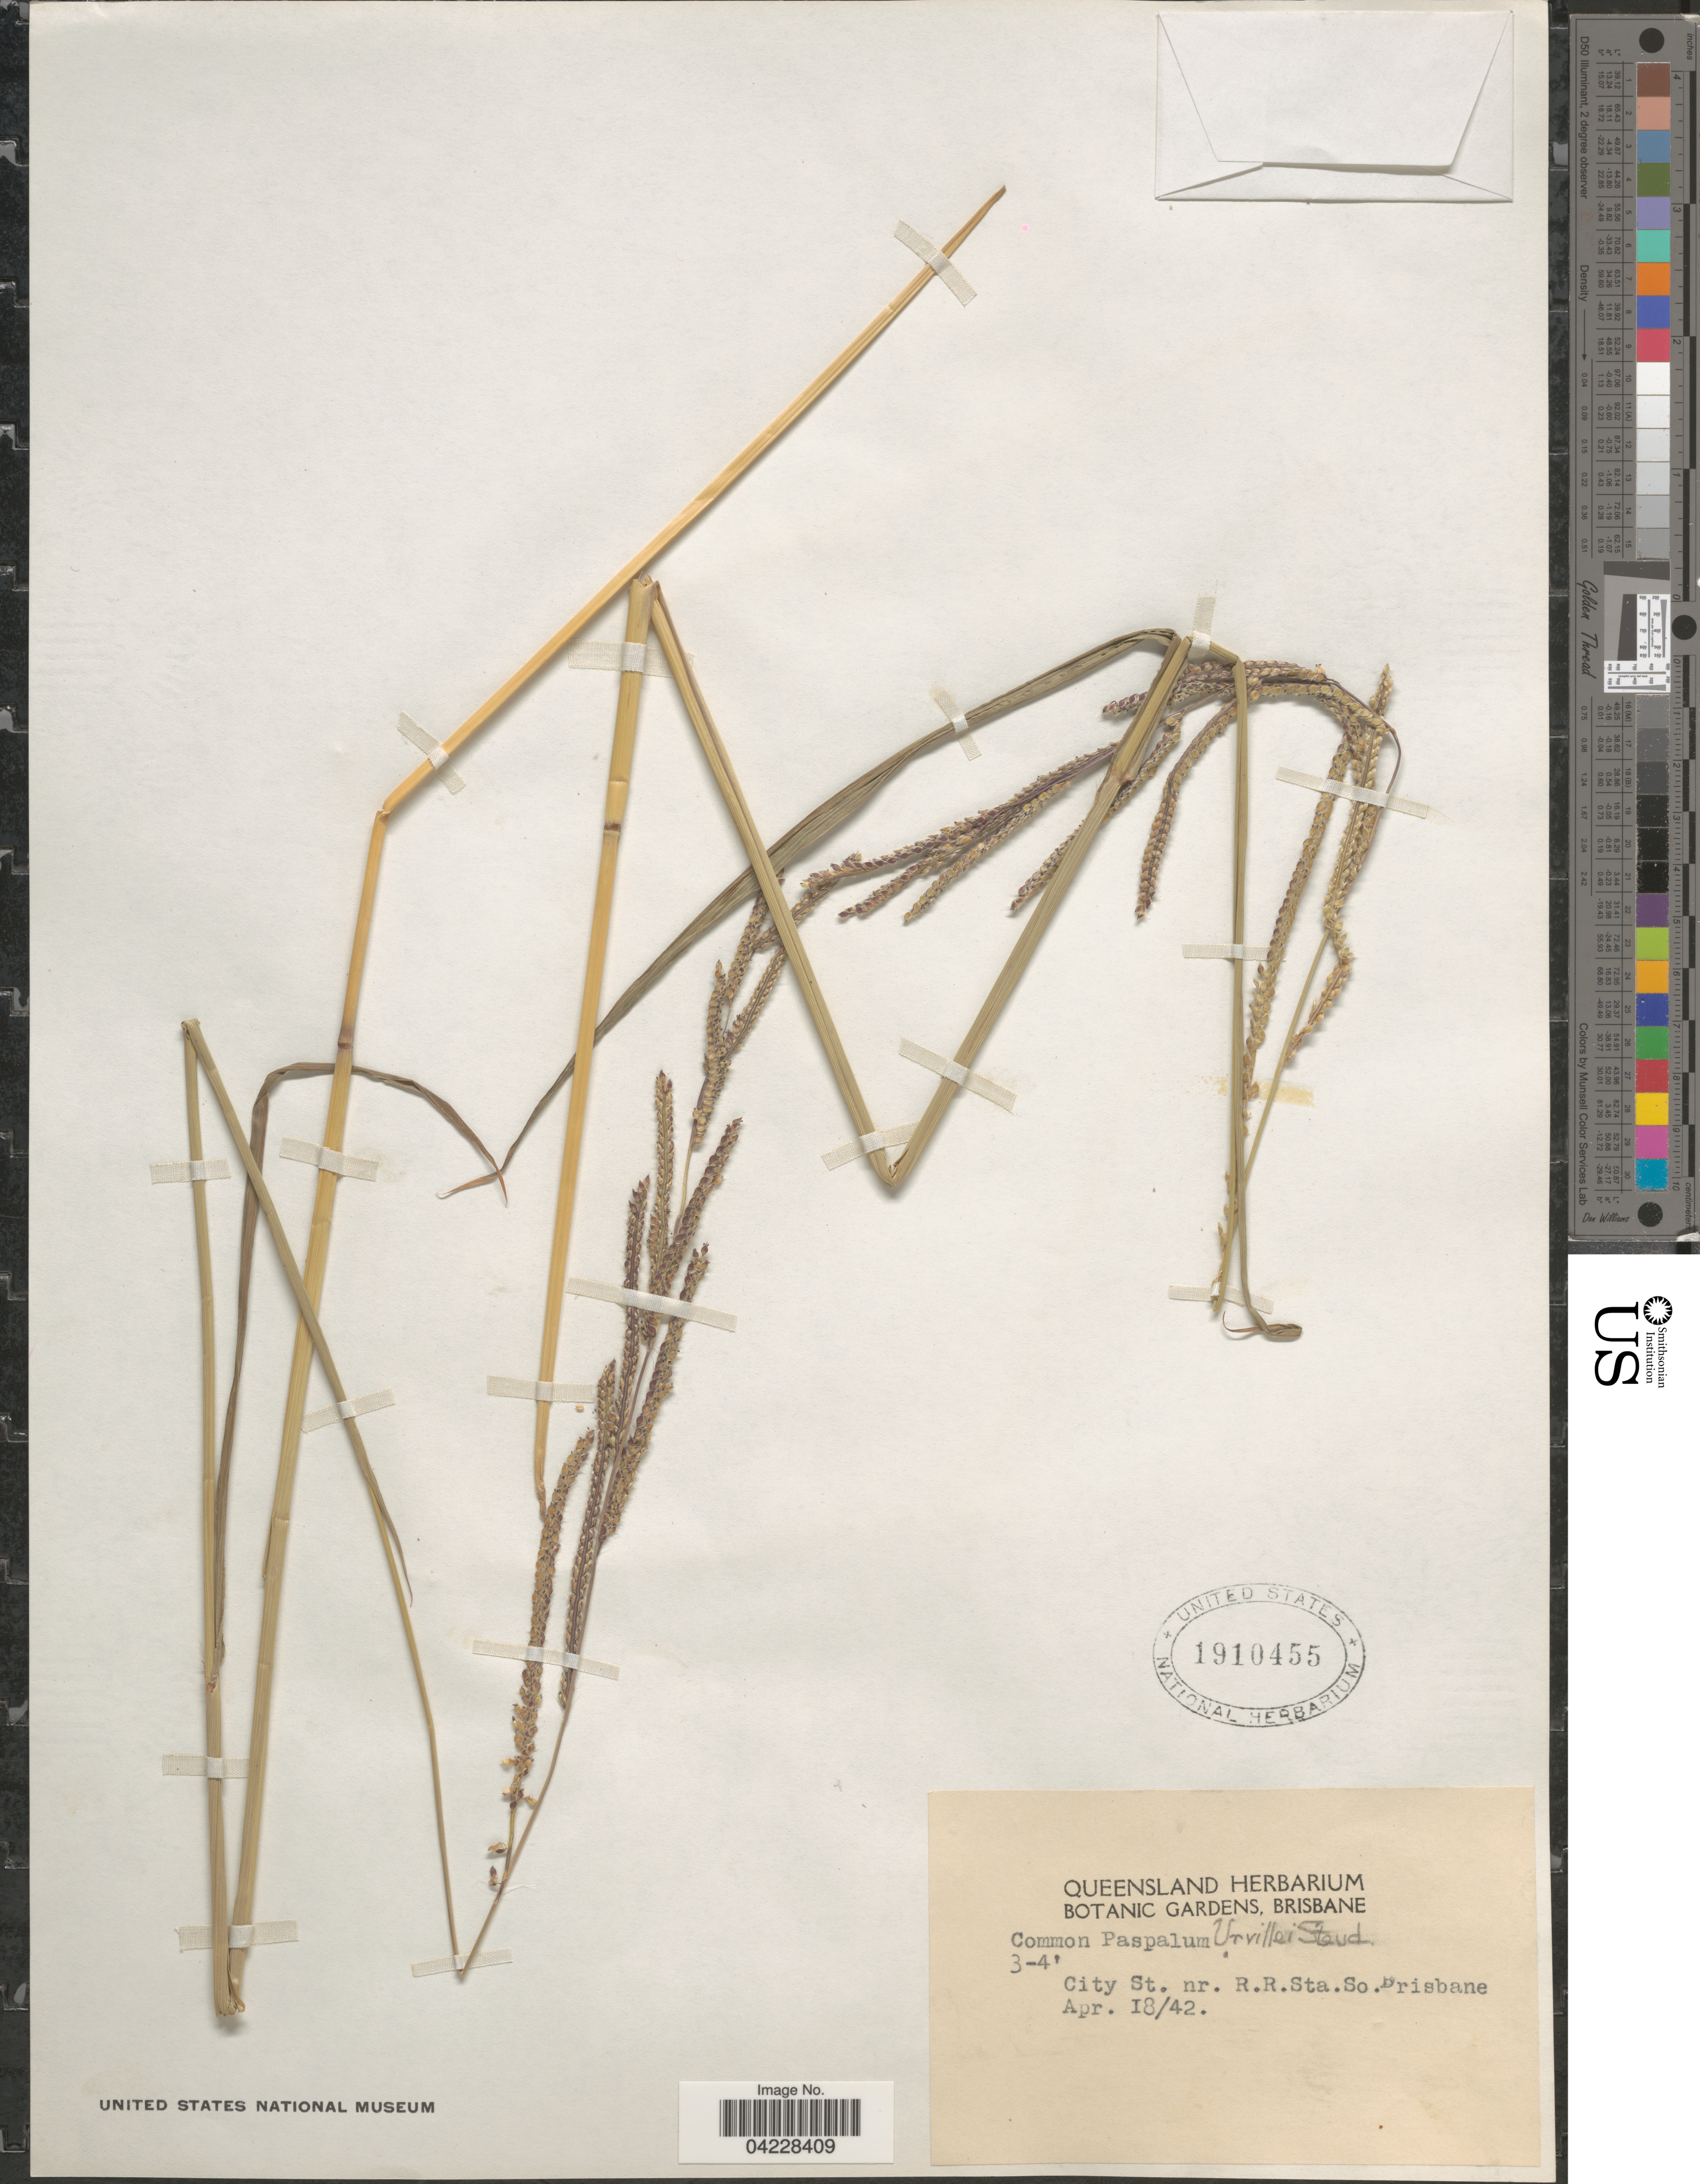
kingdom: Plantae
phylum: Tracheophyta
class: Liliopsida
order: Poales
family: Poaceae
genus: Paspalum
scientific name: Paspalum urvillei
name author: Steud.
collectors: Queensland Herbarium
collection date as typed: Transcribed d/m/y: 18/4/42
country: Australia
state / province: Queensland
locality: City St. nr. R.R.Sta.So.Brisbane.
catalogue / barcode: US 1910455